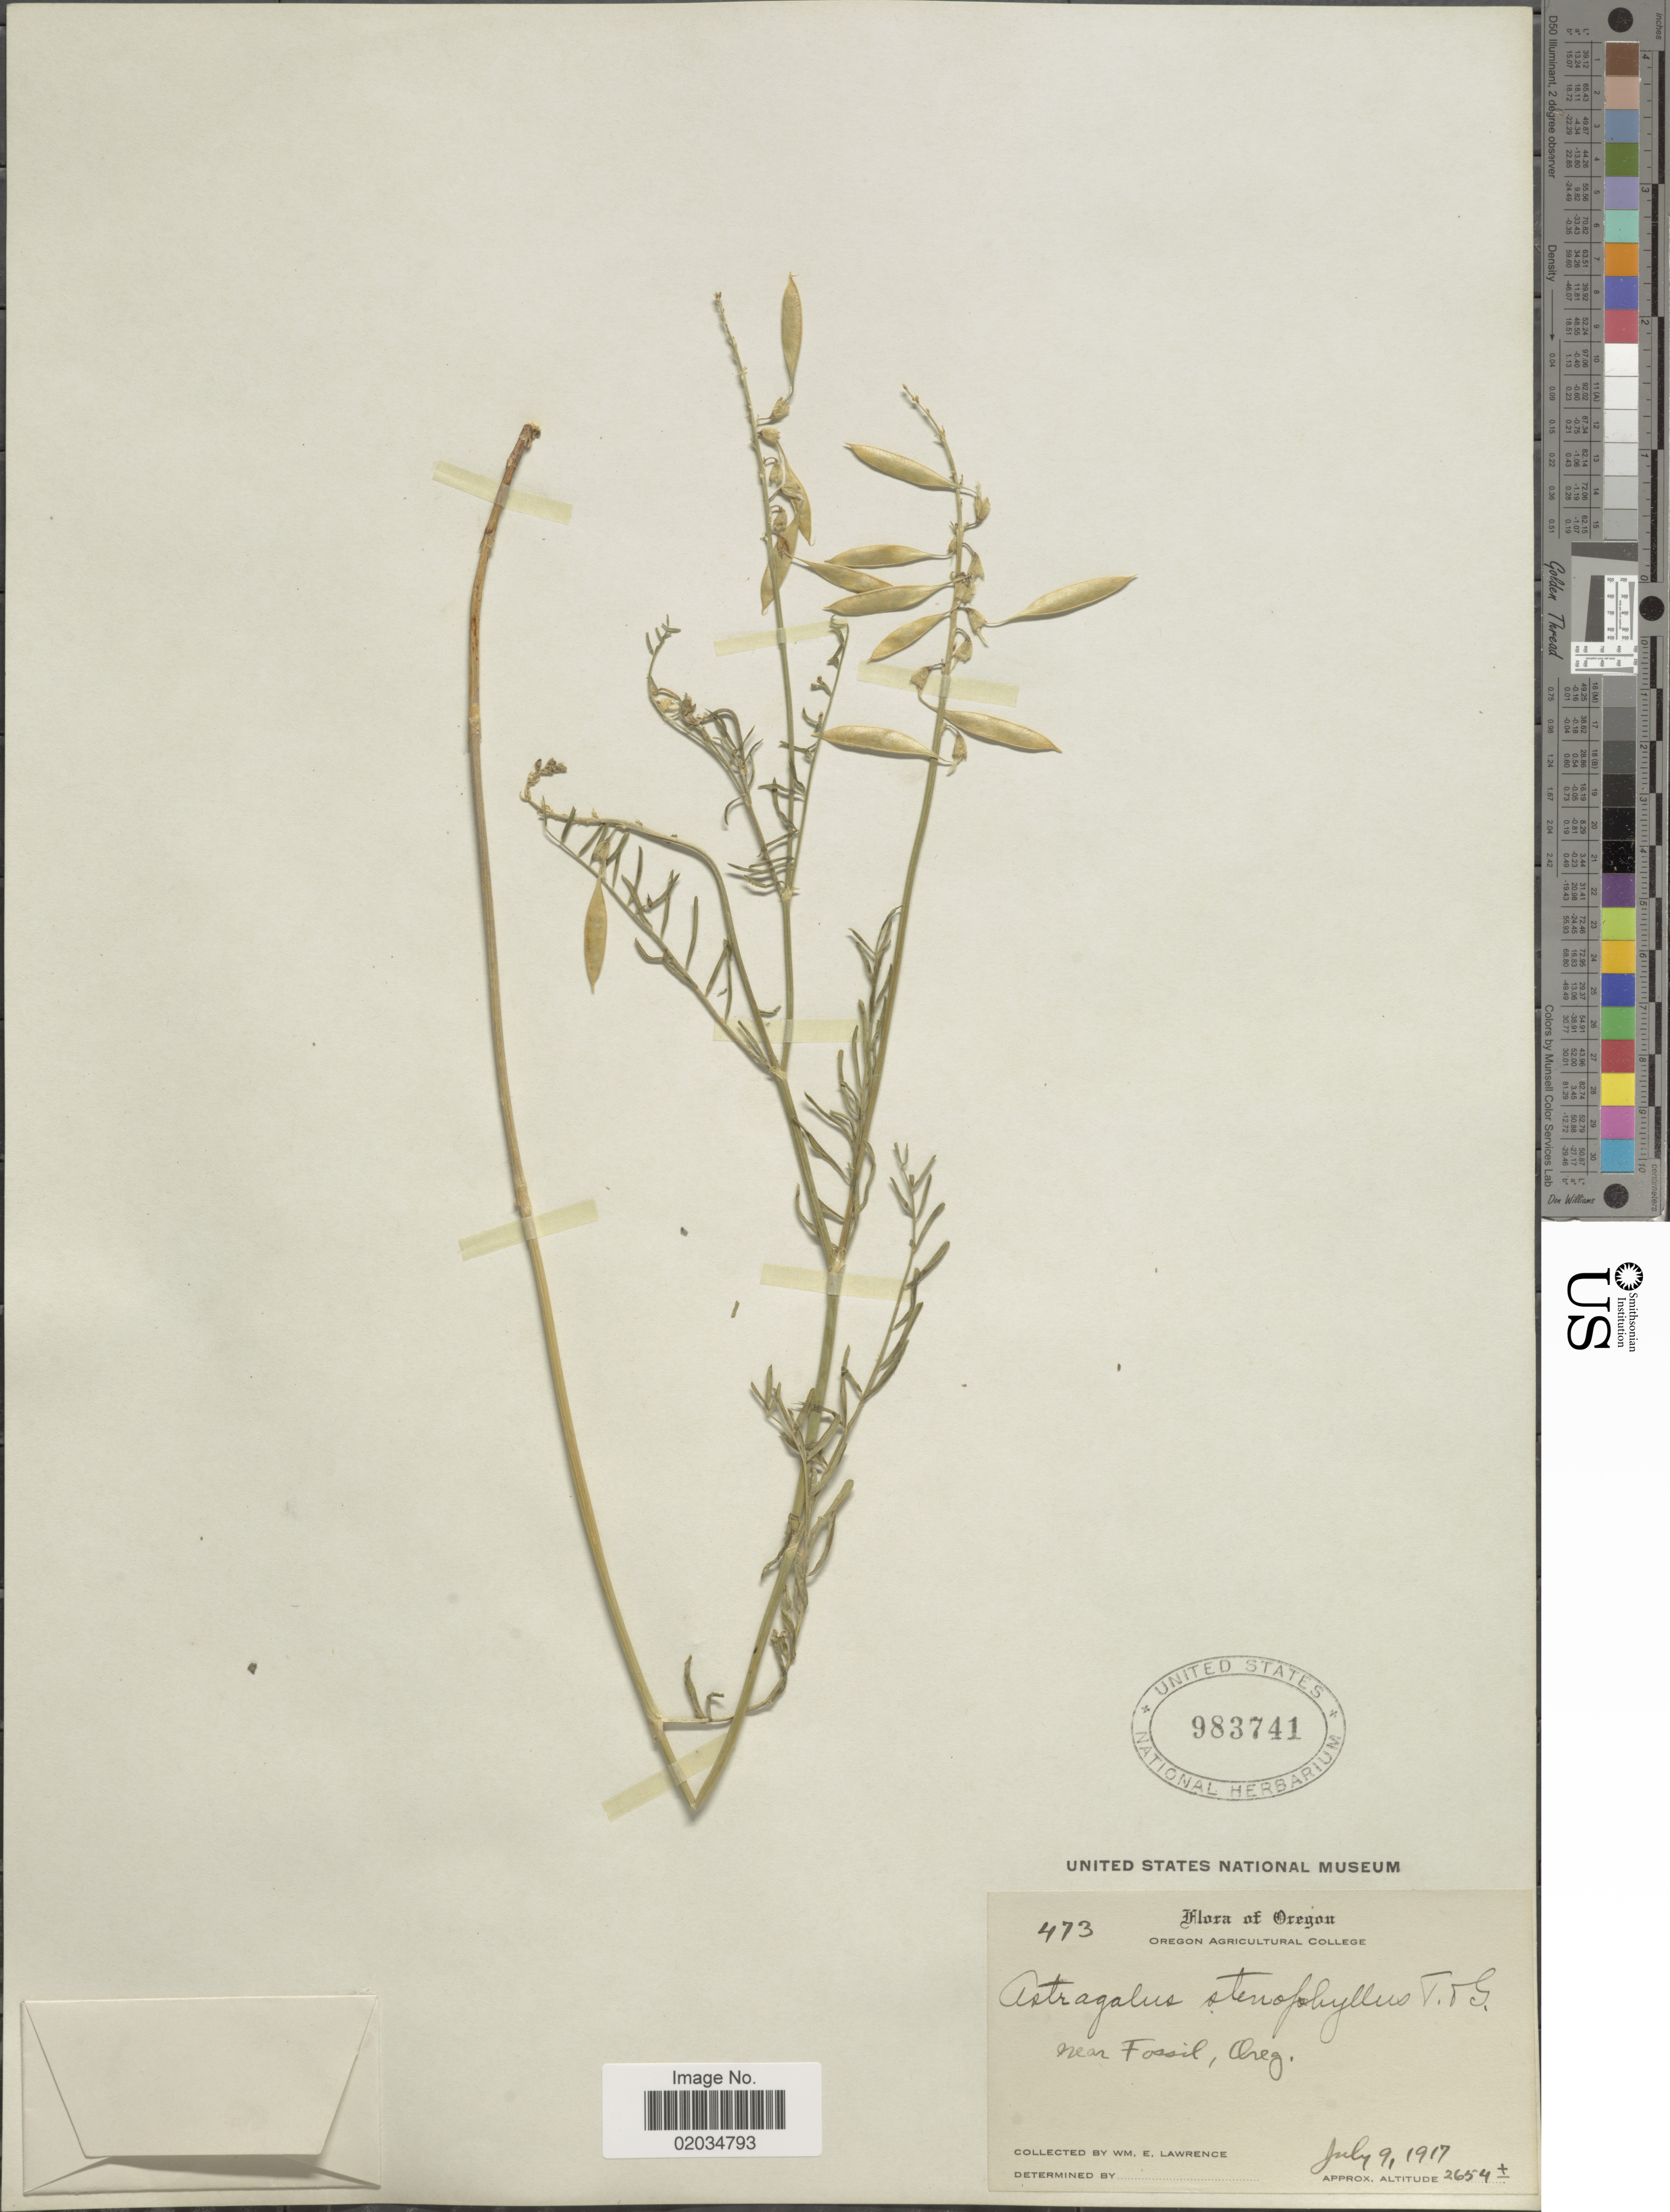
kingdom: Plantae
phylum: Tracheophyta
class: Magnoliopsida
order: Fabales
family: Fabaceae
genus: Astragalus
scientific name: Astragalus stenophyllus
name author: Torr. & A. Gray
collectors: W. Lawrence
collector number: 473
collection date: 1917-07-09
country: United States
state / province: Oregon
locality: Near Fossil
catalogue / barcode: US 983741